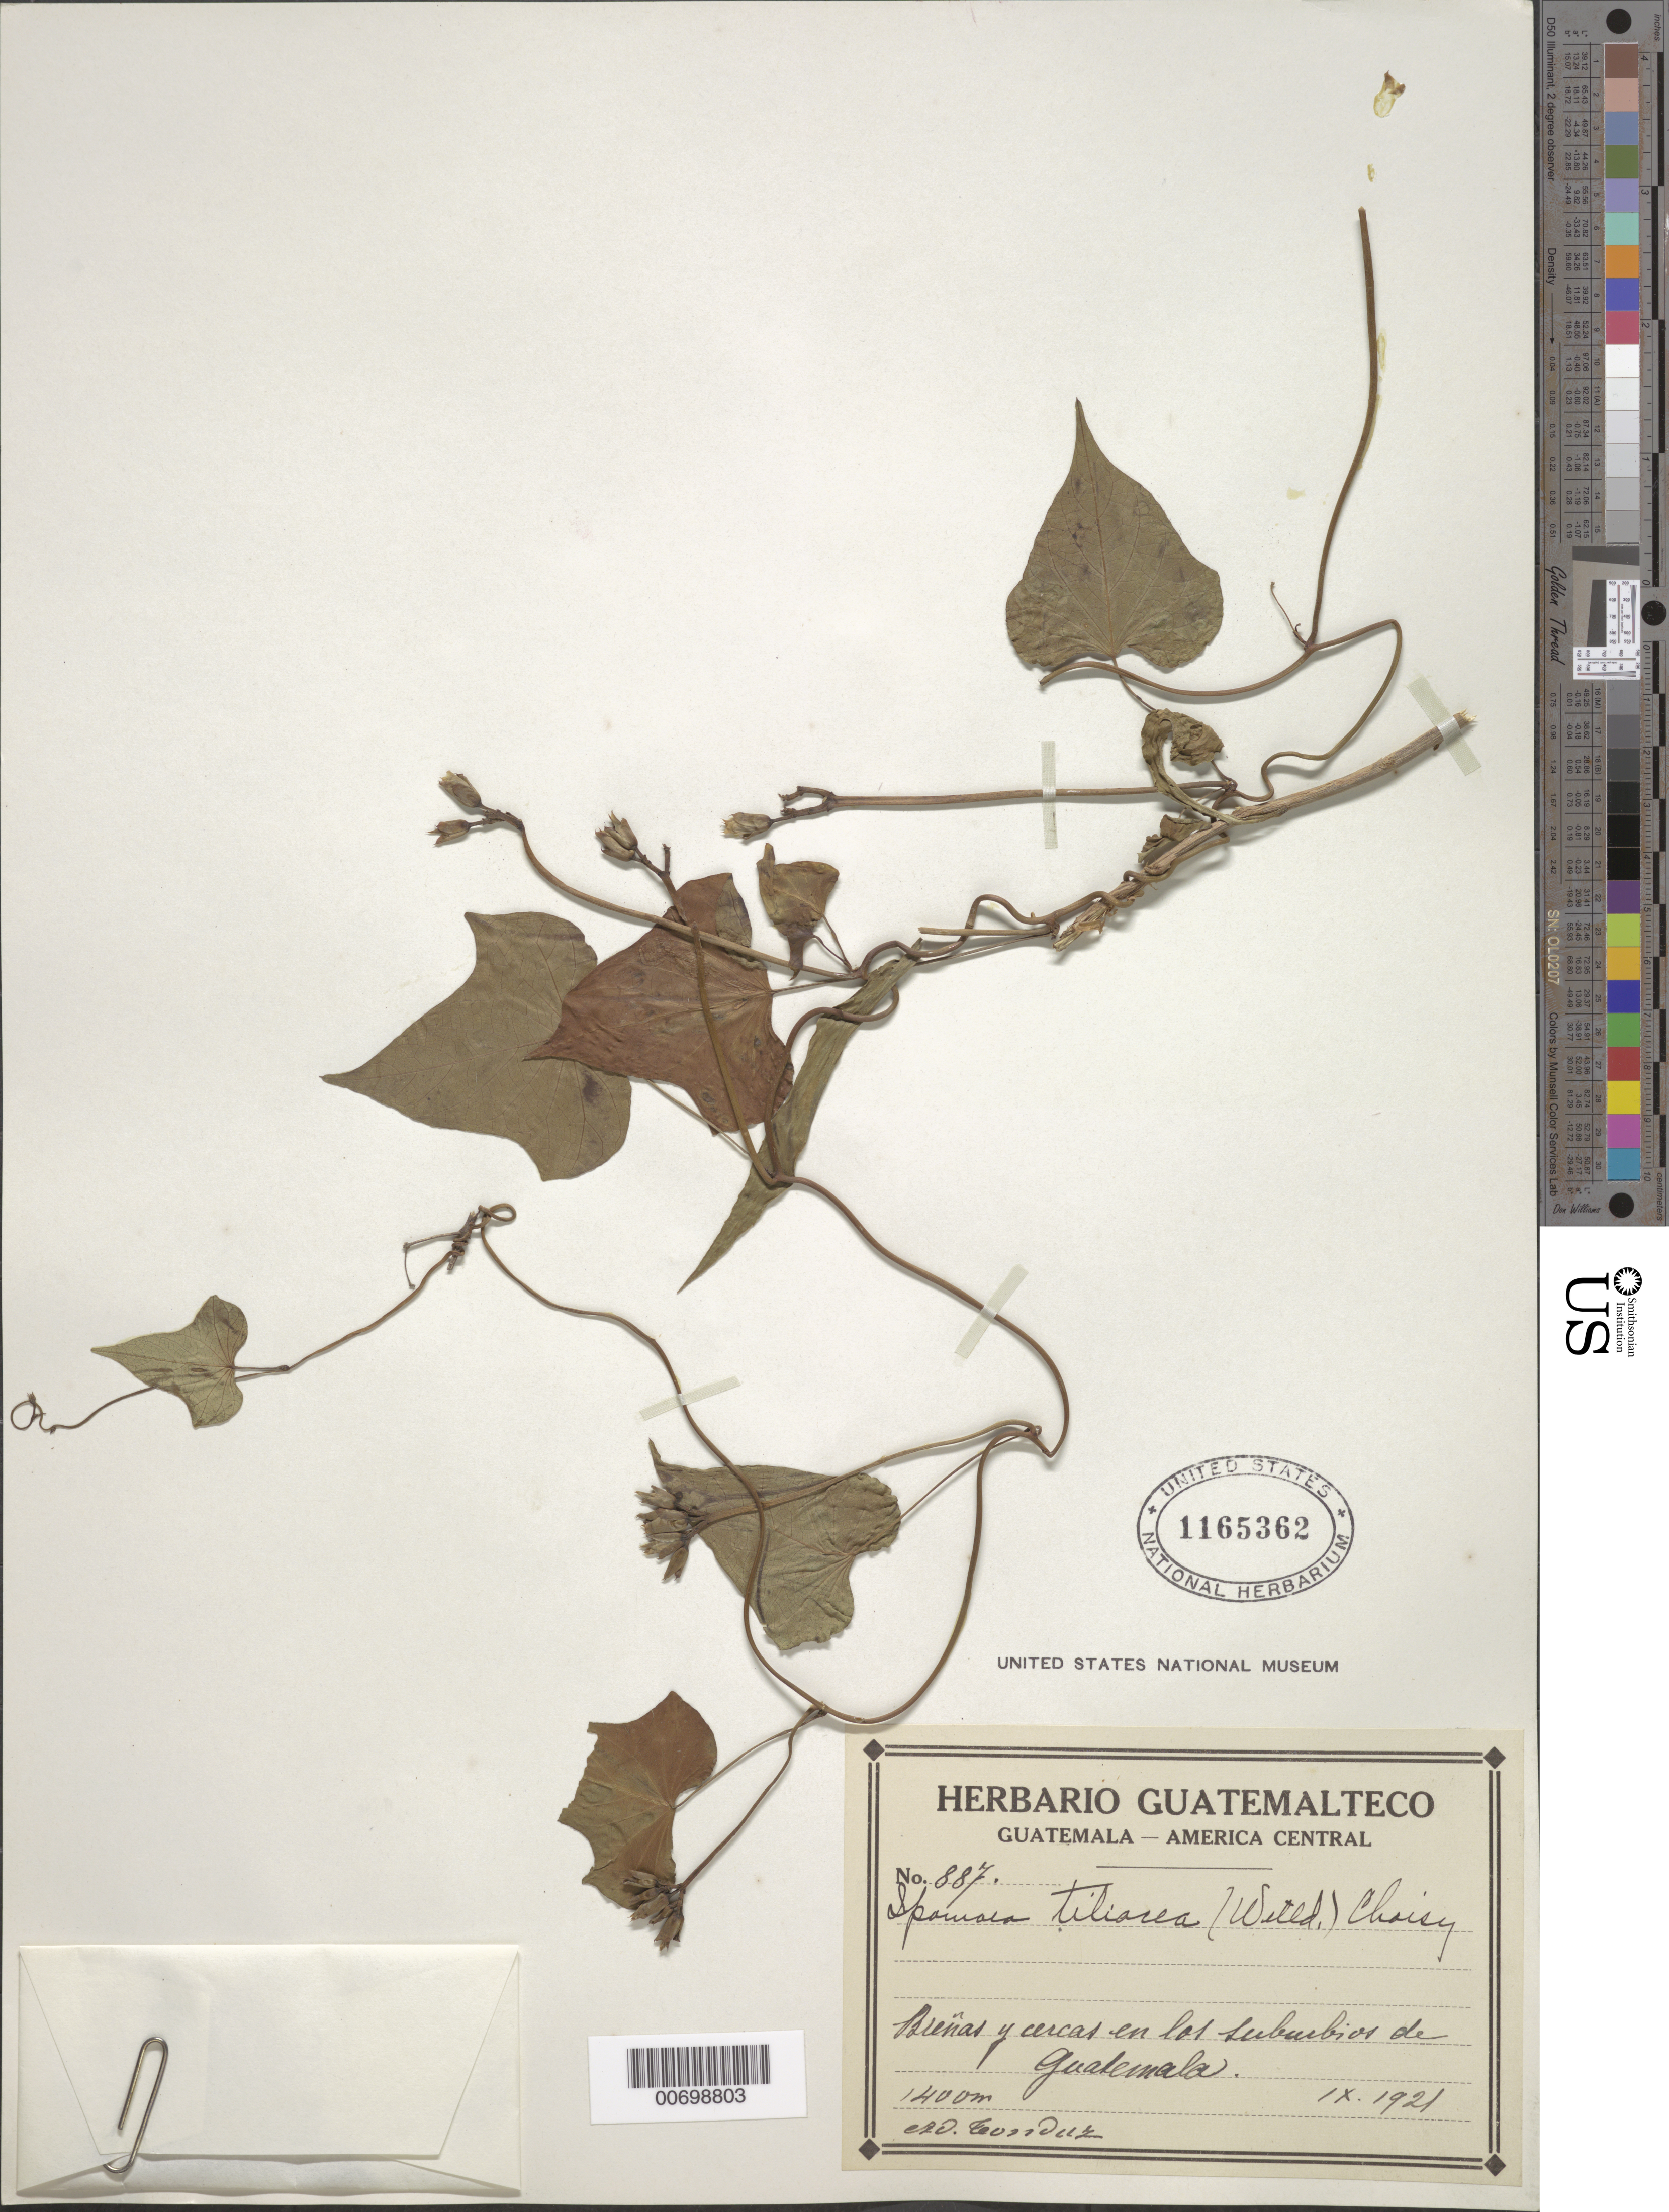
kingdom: Plantae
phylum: Tracheophyta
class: Magnoliopsida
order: Solanales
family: Convolvulaceae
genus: Ipomoea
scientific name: Ipomoea tiliacea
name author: (Willd.) Choisy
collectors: A. Tonduz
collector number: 887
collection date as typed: Sep 1921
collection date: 1921-09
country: Guatemala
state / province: Guatemala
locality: Brenas y cercas en los suburbios de ciudad de Guatemala.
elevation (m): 1400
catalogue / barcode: US 1165362